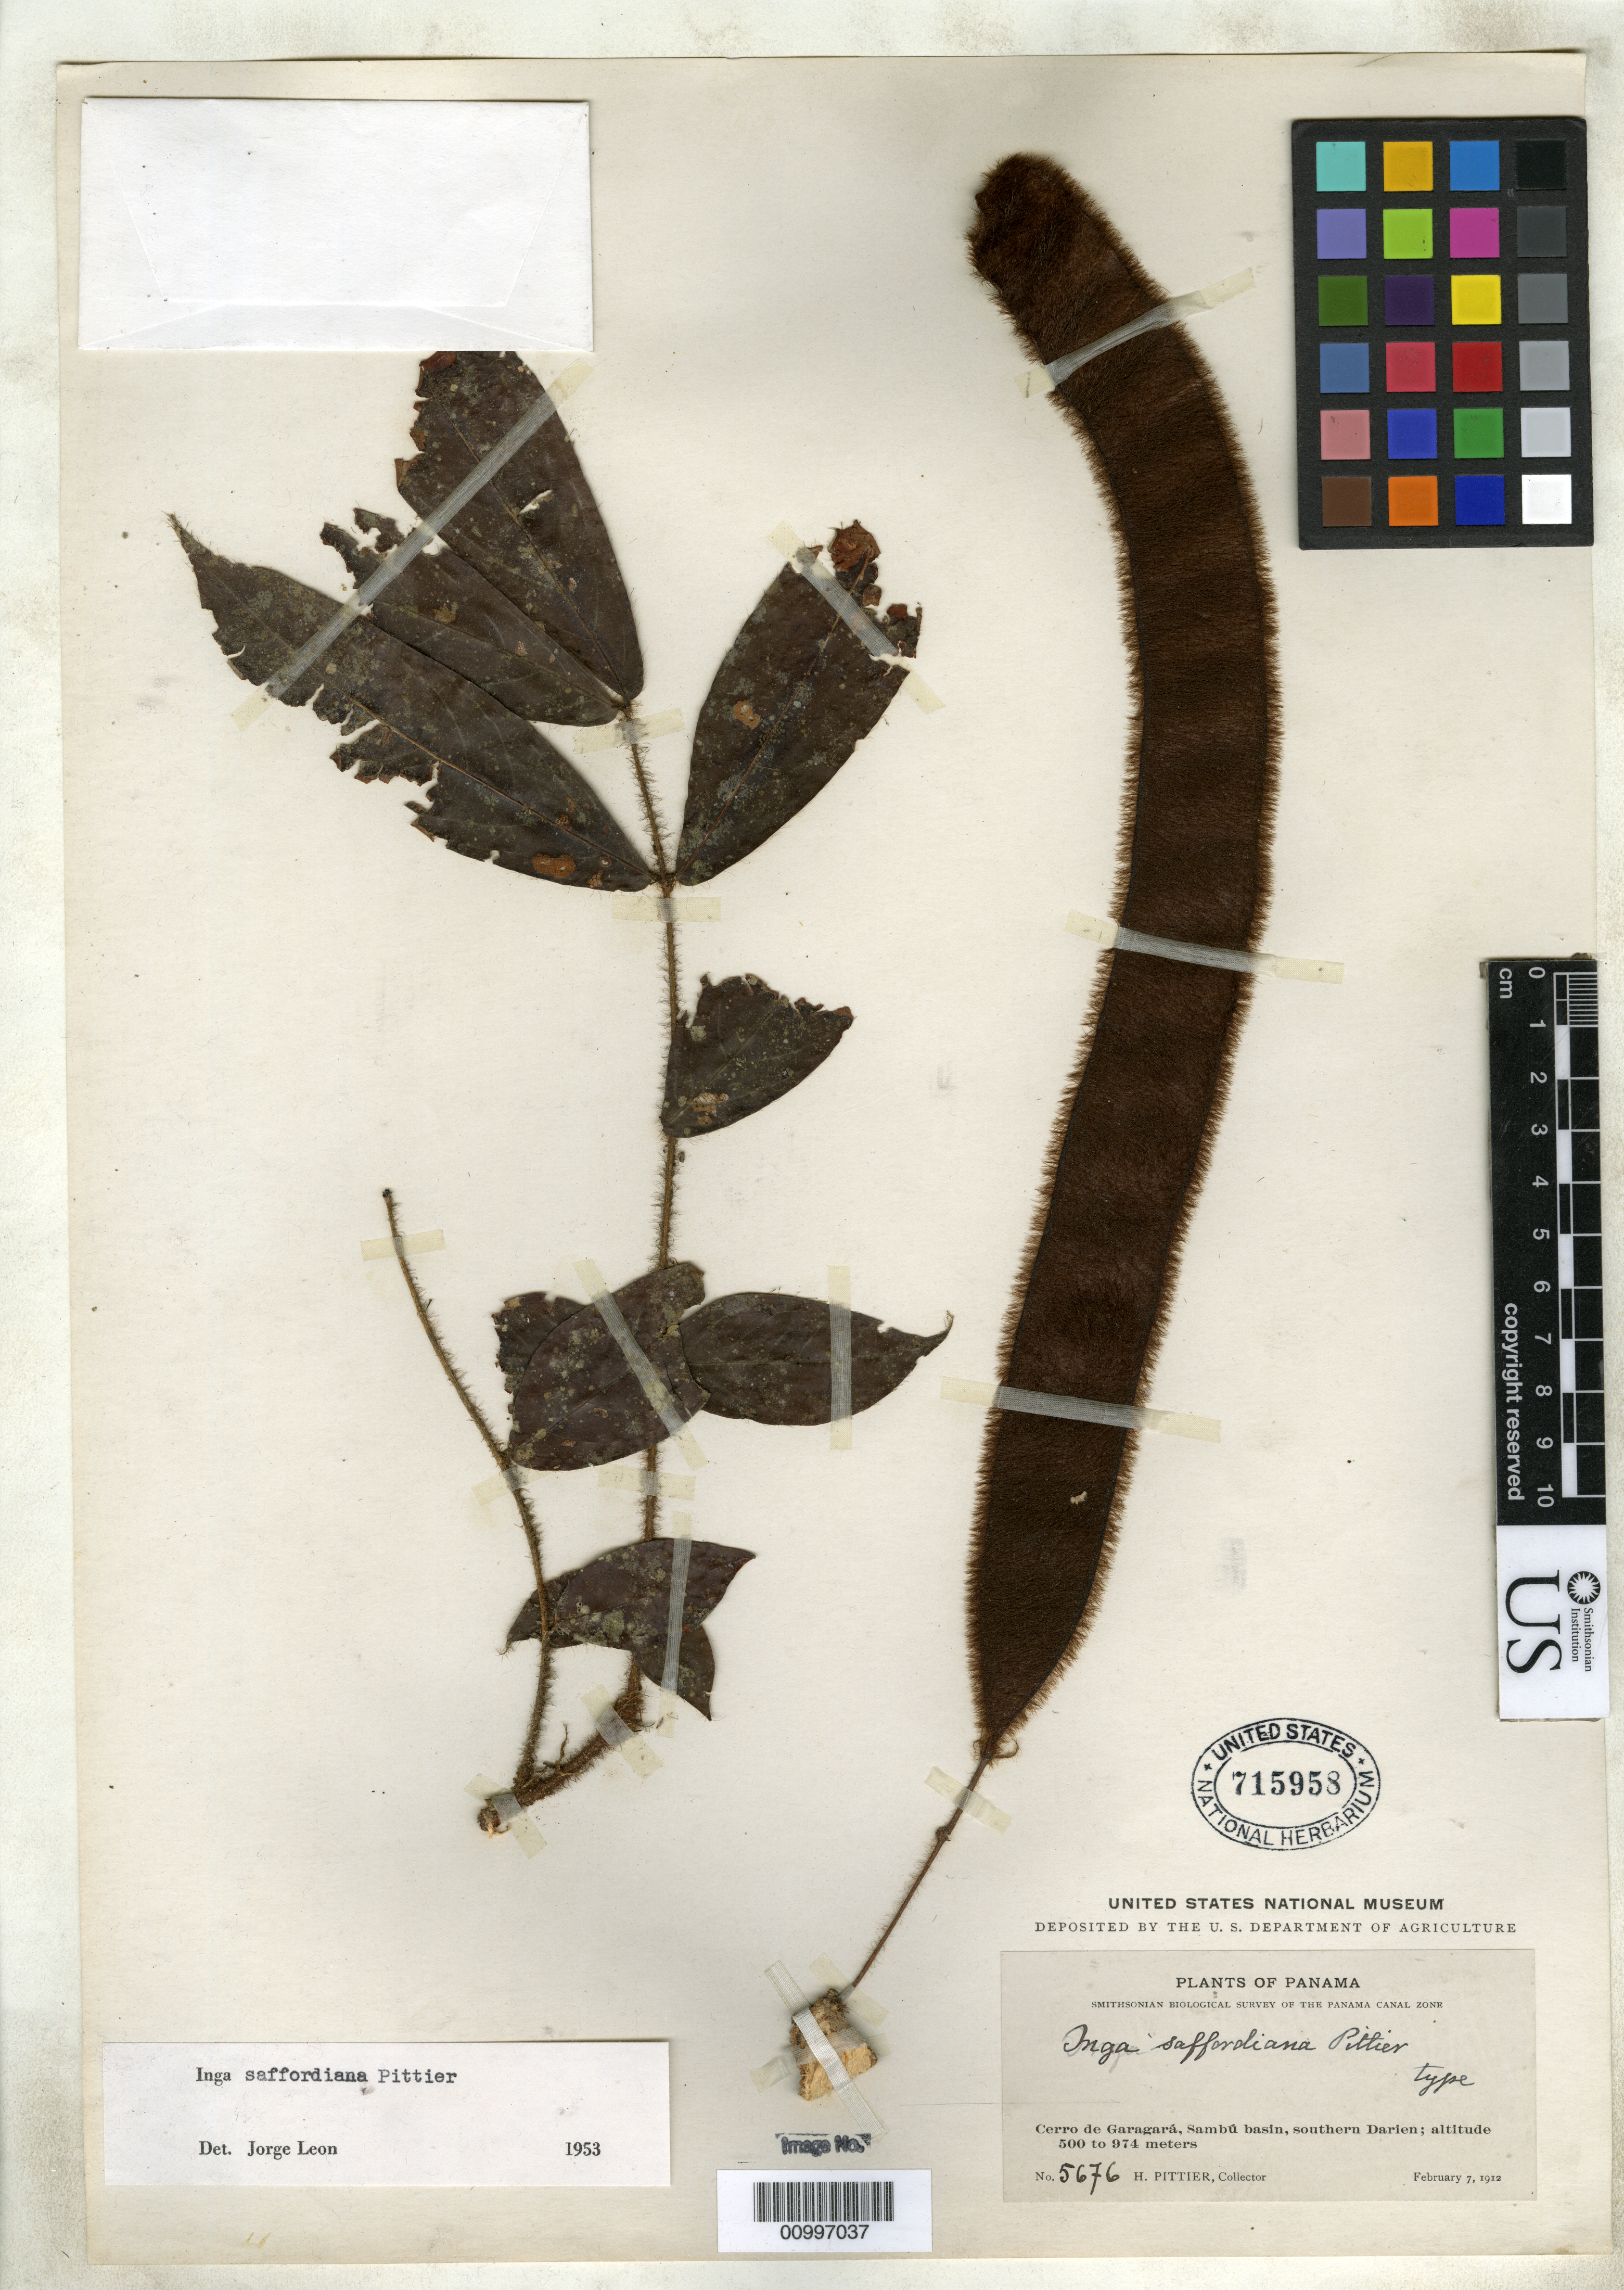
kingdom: Plantae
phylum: Tracheophyta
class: Magnoliopsida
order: Fabales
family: Fabaceae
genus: Inga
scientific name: Inga saffordiana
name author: Pittier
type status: Isotype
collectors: H. F. Pittier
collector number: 5676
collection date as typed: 07 Feb 1912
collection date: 1912-02-07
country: Panama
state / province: Darién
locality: Cerro de Garagara, Sambu basin, southern Darien.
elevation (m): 500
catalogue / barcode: US 715958